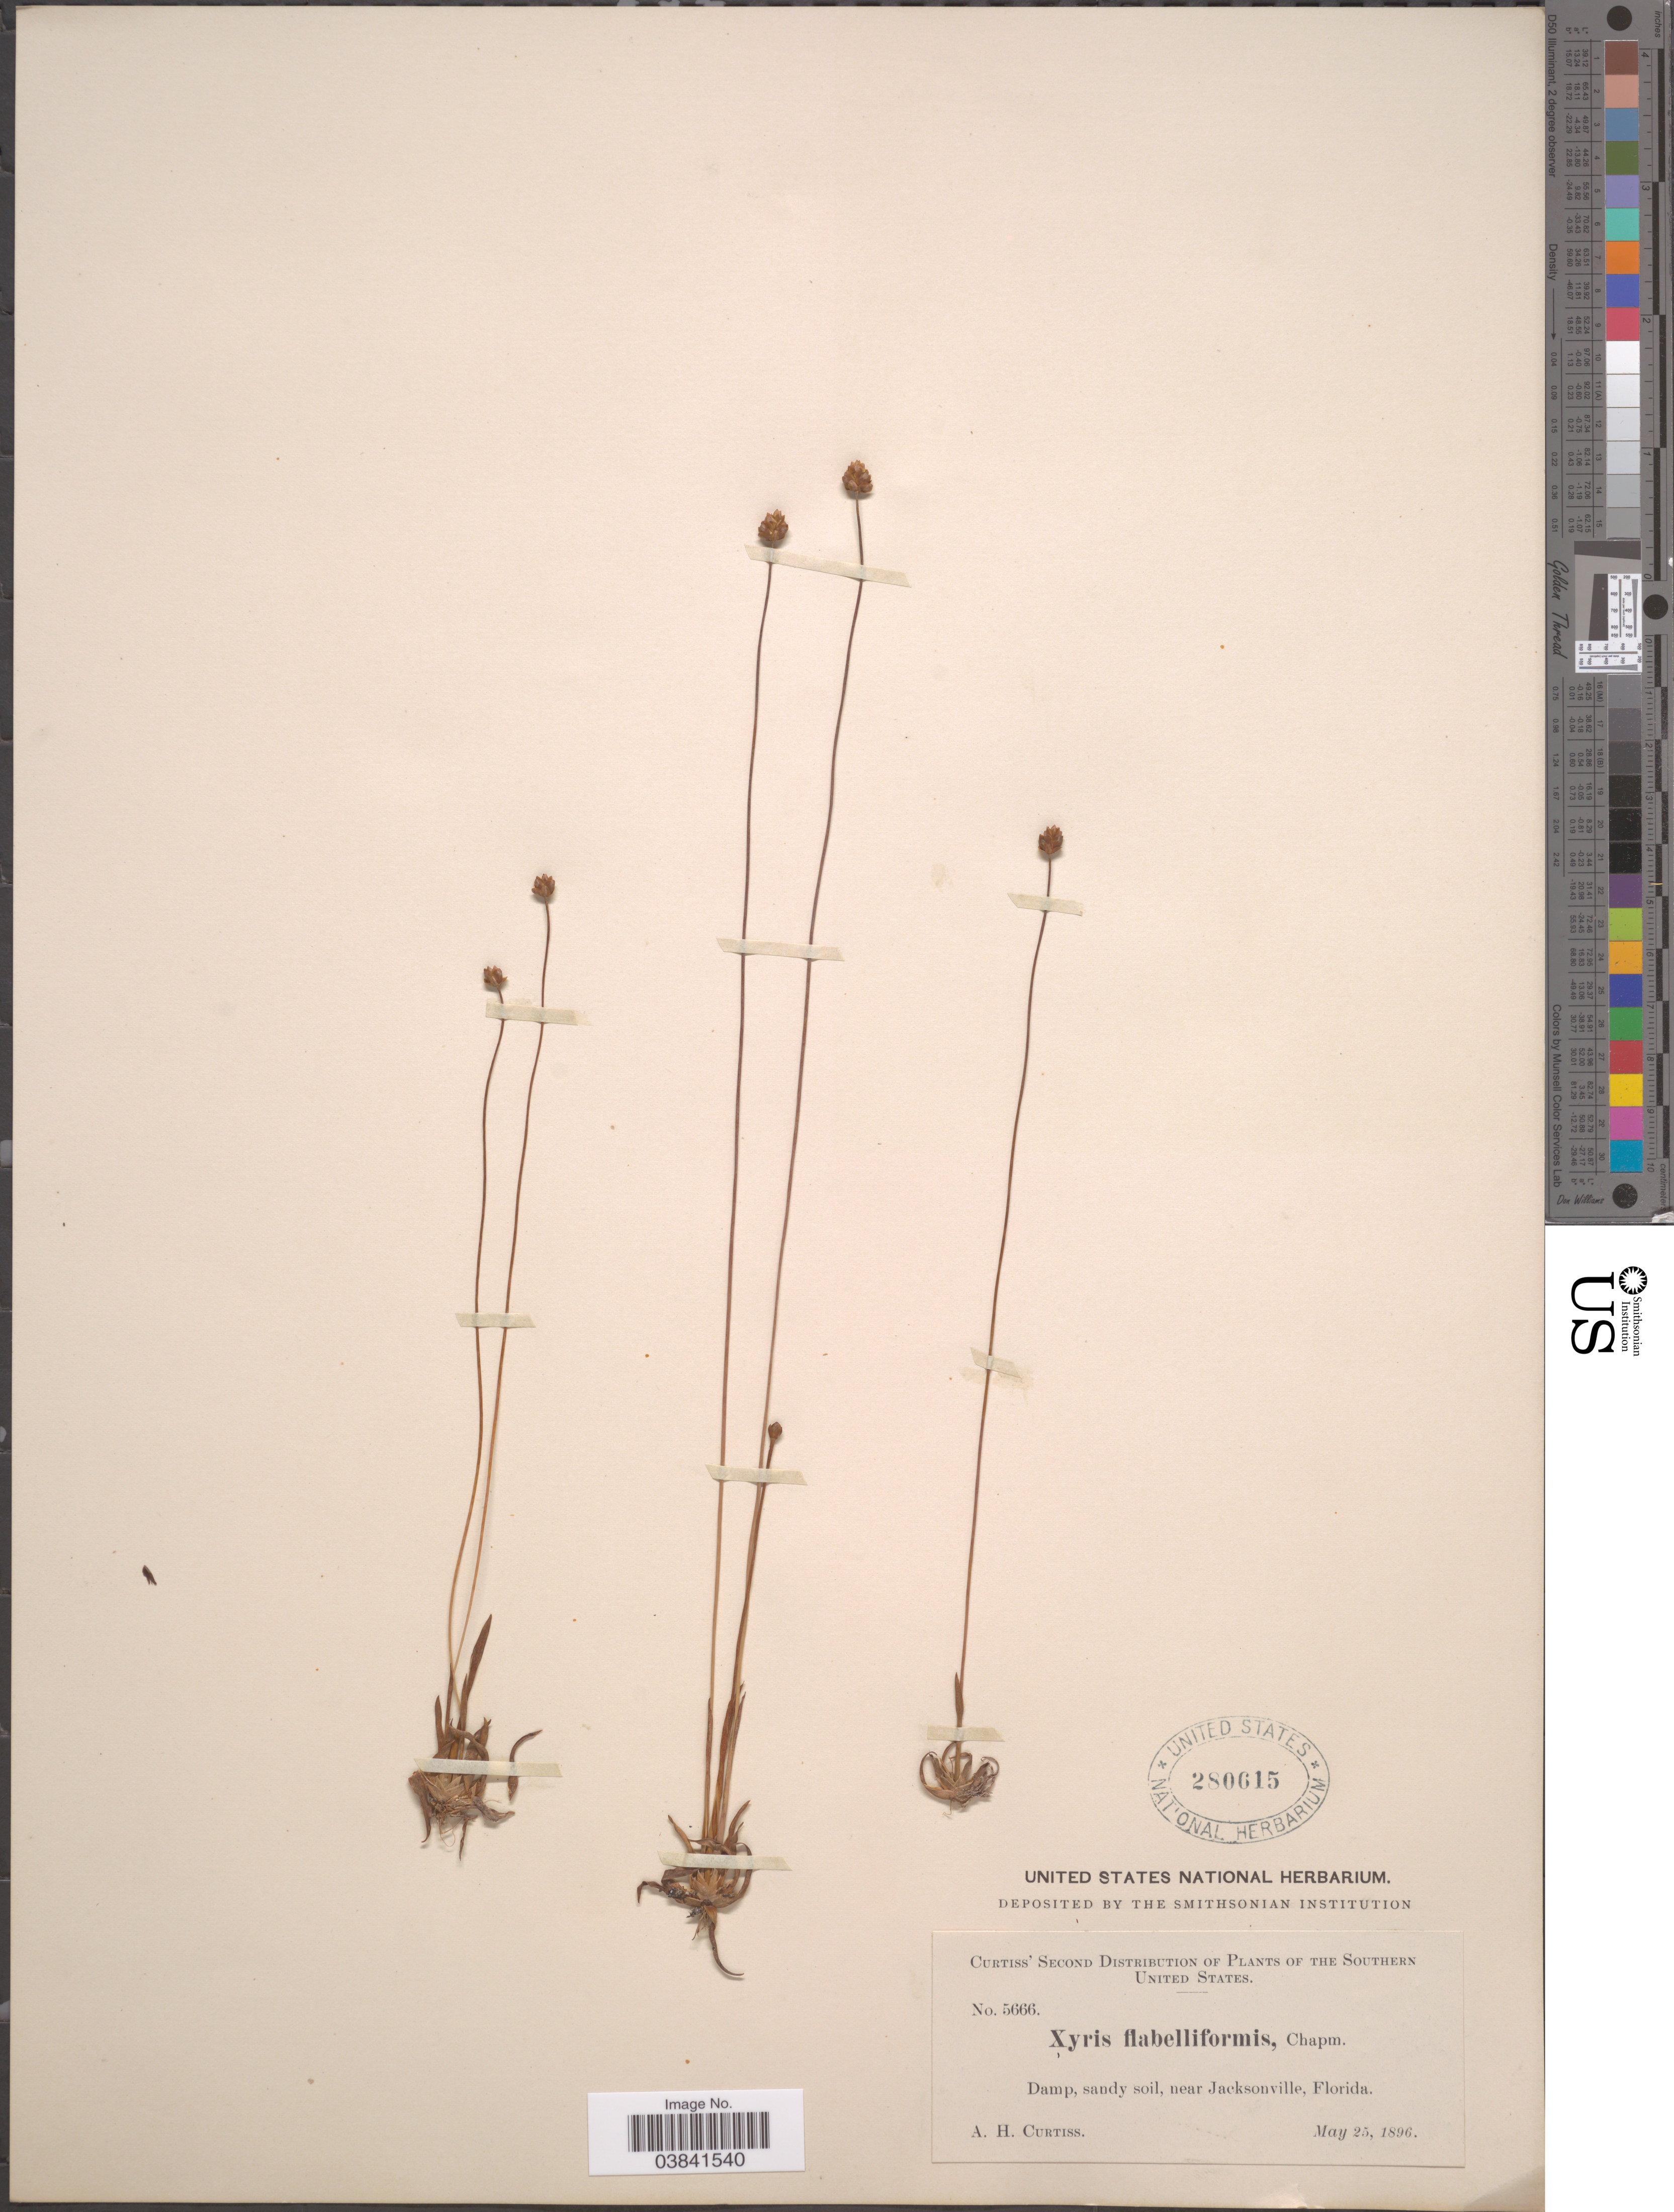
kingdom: Plantae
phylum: Tracheophyta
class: Liliopsida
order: Poales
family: Xyridaceae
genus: Xyris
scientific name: Xyris flabelliformis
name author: Chapm.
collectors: A. H. Curtiss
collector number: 5666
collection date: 1896-05-25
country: United States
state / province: Florida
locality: Southern United States. Damp, sandy soil, near Jacksonville.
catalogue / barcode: US 280615